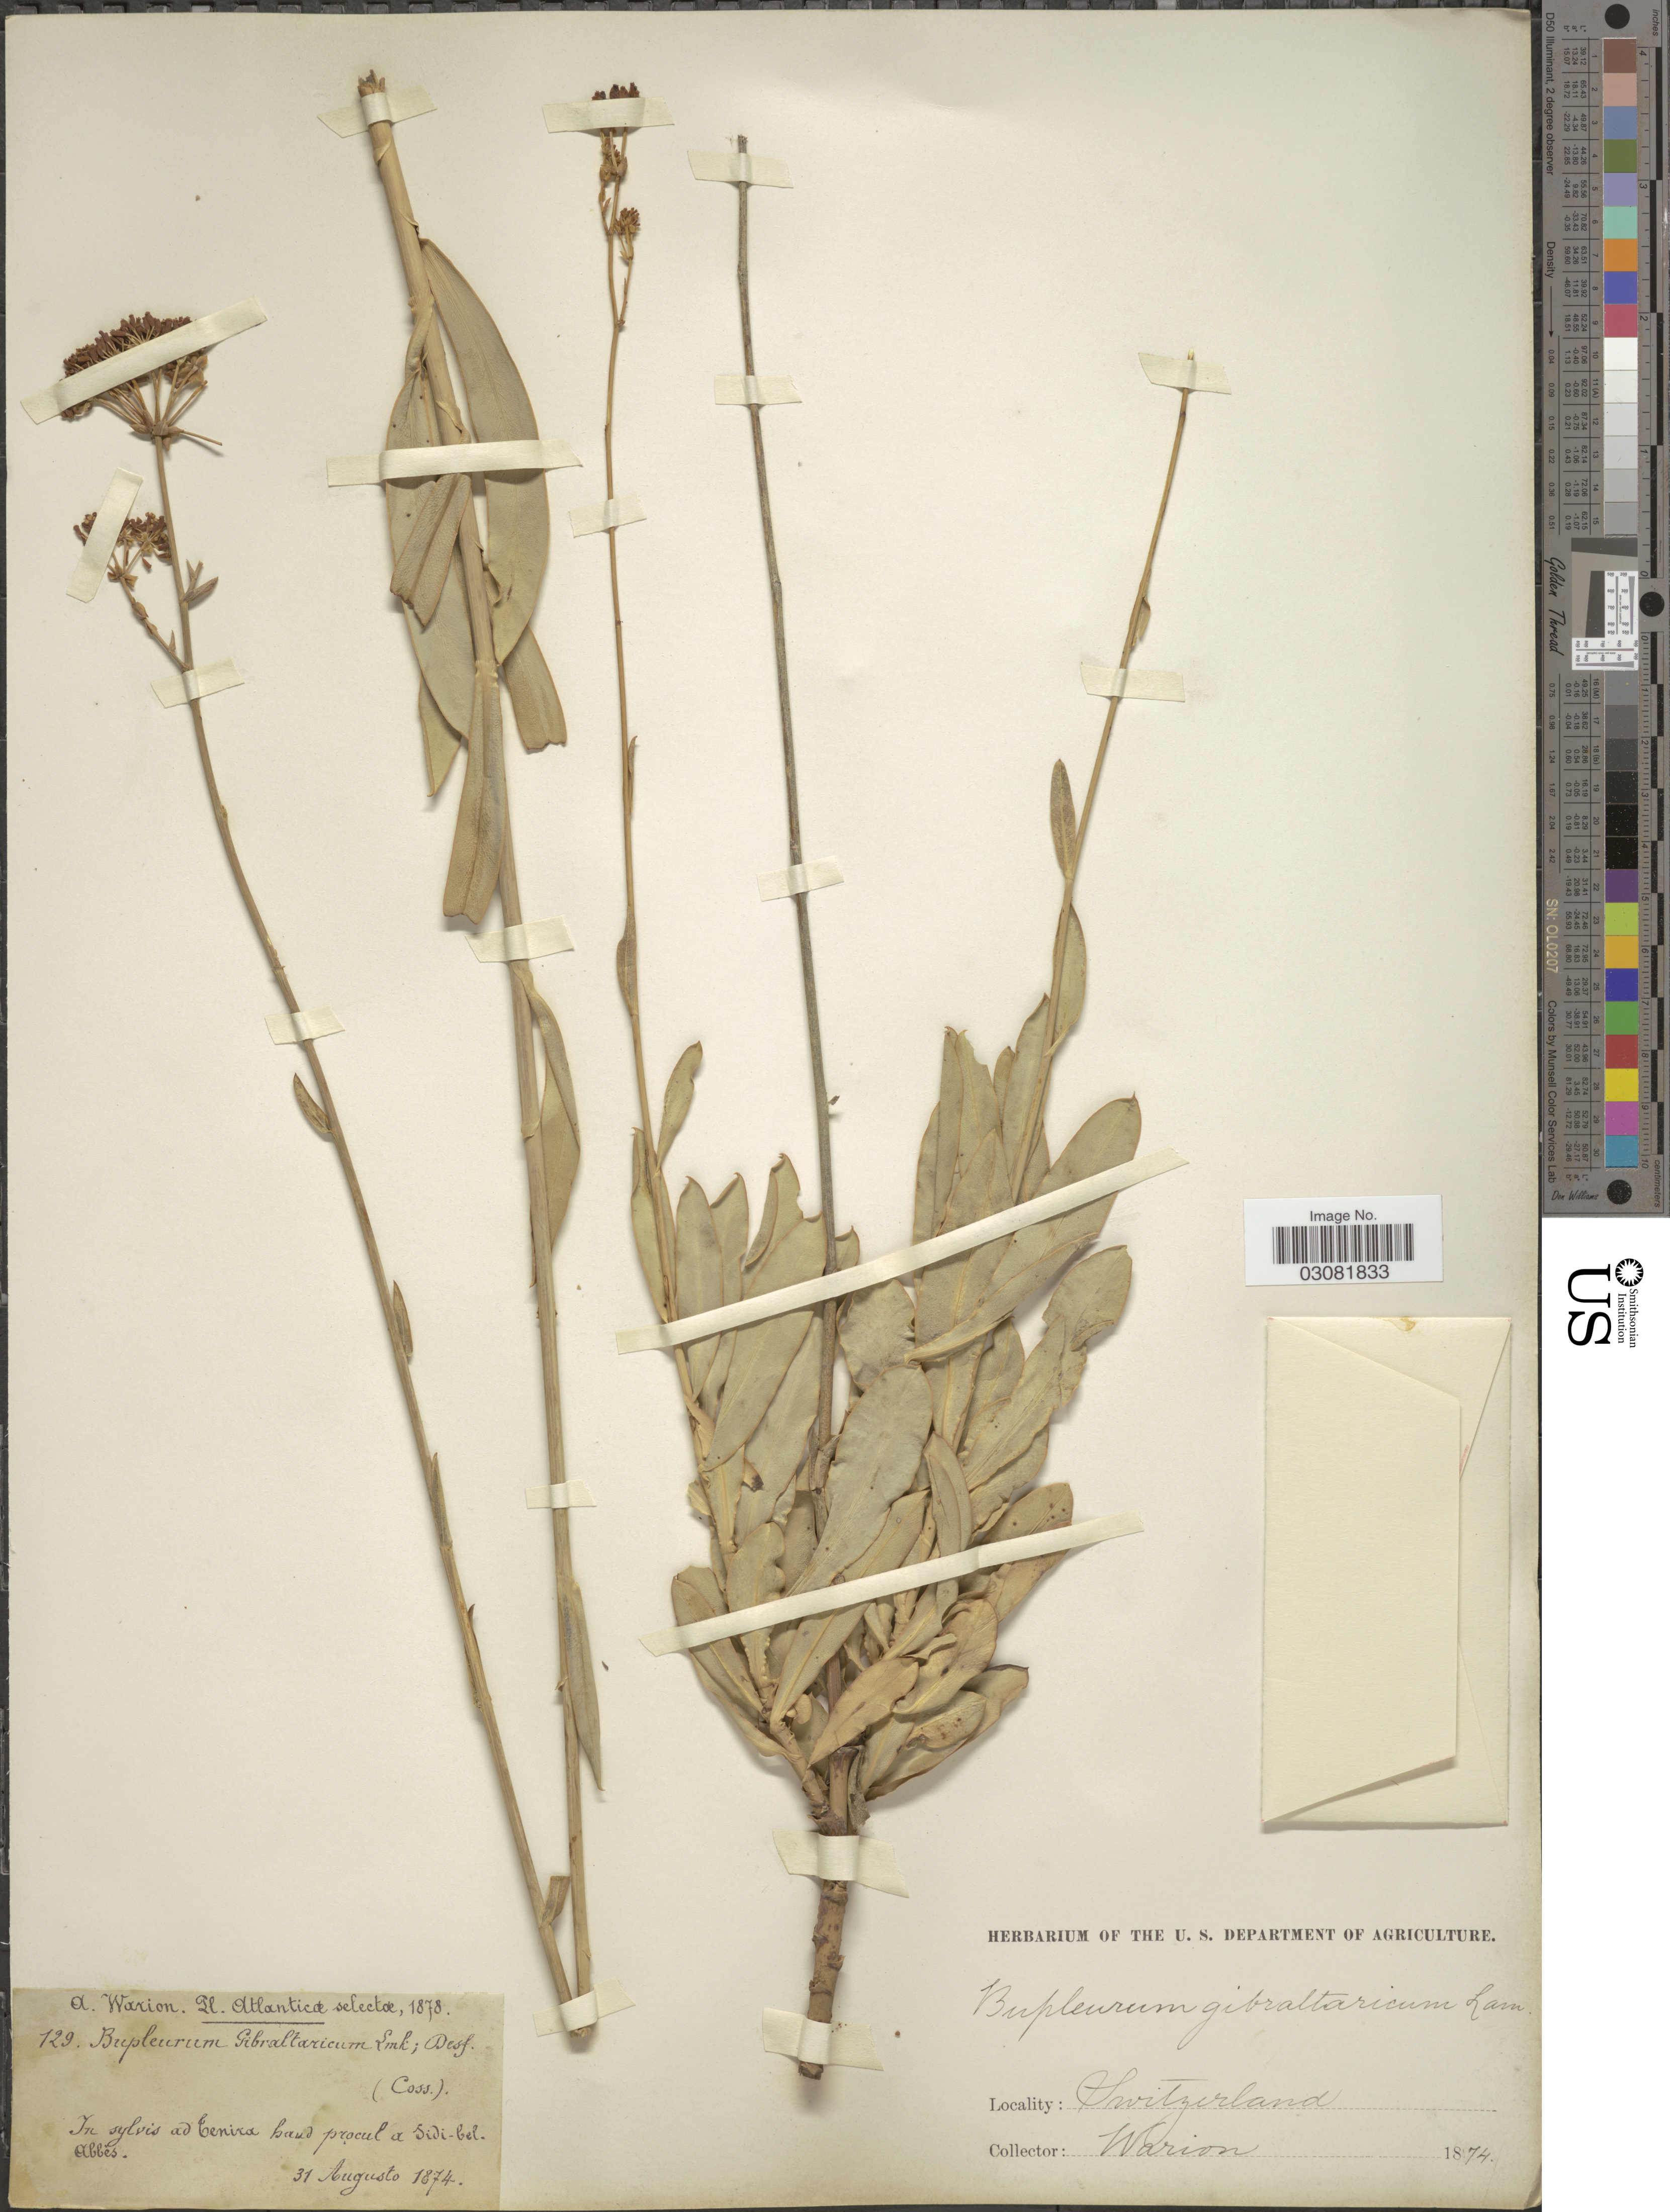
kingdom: Plantae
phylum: Tracheophyta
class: Magnoliopsida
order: Apiales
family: Apiaceae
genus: Bupleurum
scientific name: Bupleurum gibraltaricum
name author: Lam.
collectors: A. Warion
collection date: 1874-08-31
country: Algeria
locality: Atlanticae selectae, In sylvis ad Tenira baud procul a Sidi-bel. Abbes.